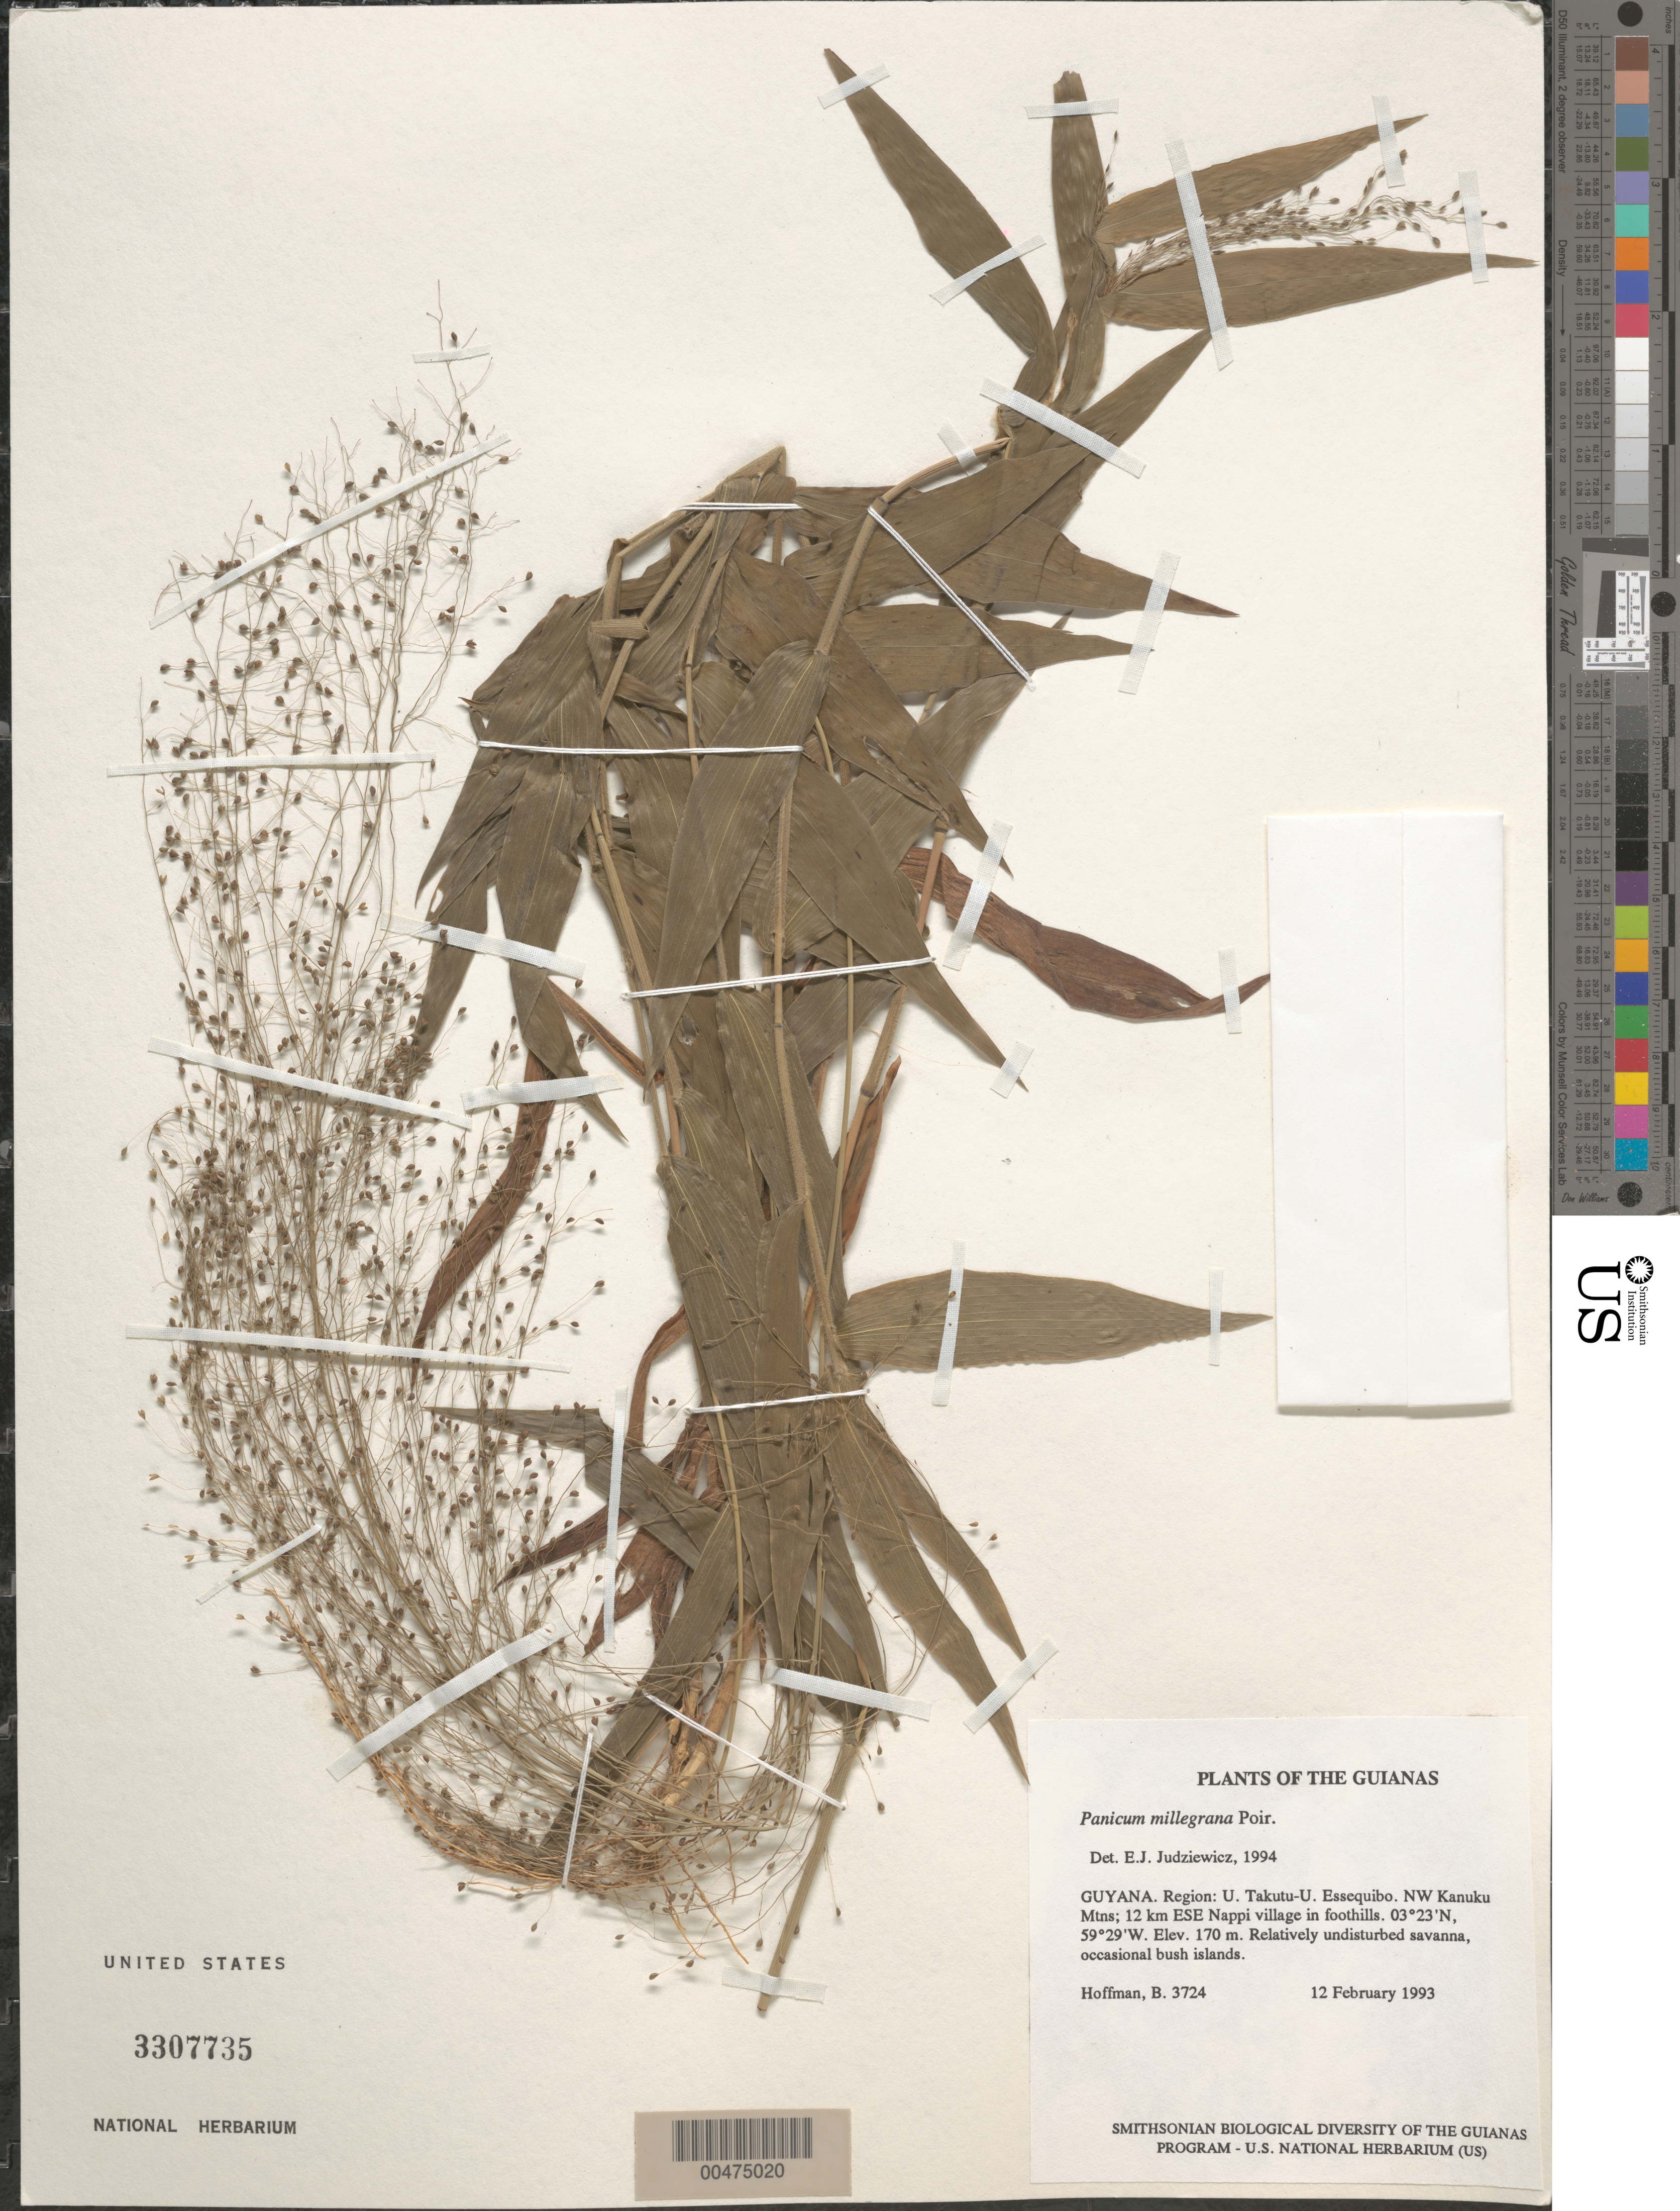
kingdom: Plantae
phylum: Tracheophyta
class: Liliopsida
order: Poales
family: Poaceae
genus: Panicum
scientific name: Panicum millegrana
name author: Poir.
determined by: Judziewicz, E. J.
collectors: B. Hoffman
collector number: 3724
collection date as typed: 12 February 1993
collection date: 1993-02-12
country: Guyana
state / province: U. Takutu-U. Essequibo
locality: NW Kanuku Mountains; 12 km ESE of Nappi village in foothills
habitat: Relatively undisturbed savanna, occasional bush islands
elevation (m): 170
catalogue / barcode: US 3307735